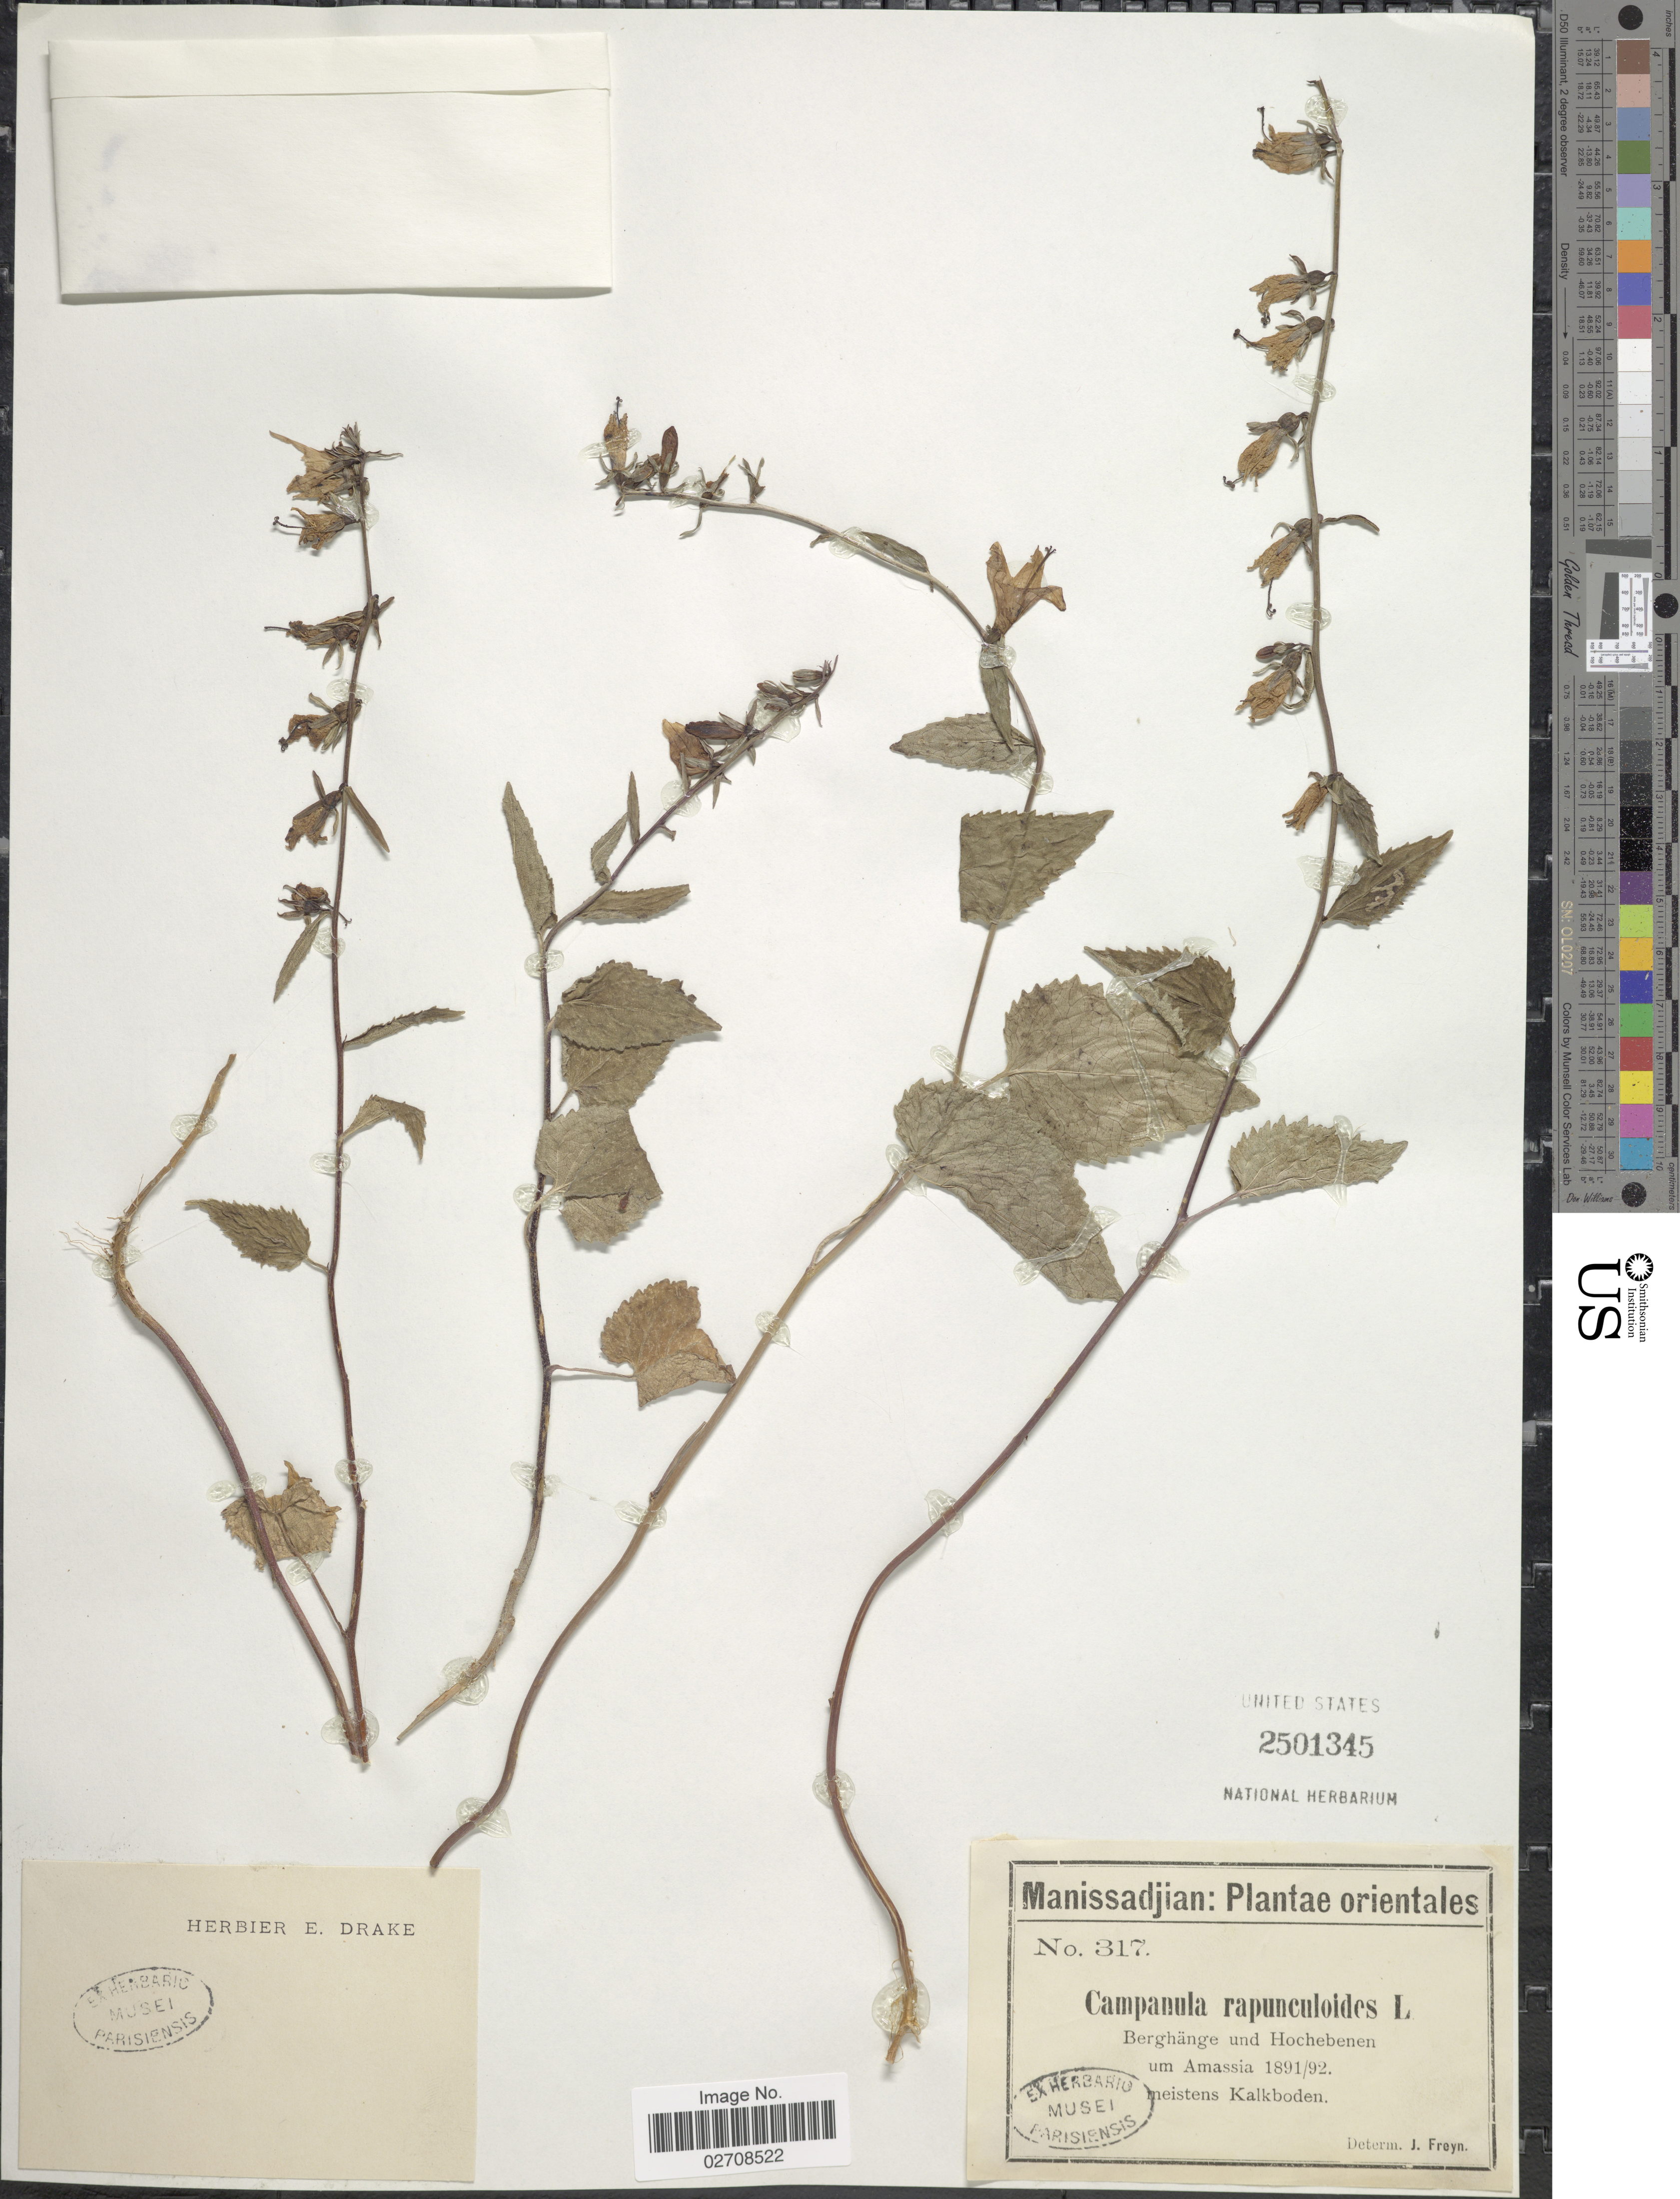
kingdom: Plantae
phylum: Tracheophyta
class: Magnoliopsida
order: Asterales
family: Campanulaceae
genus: Campanula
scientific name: Campanula rapunculoides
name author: L.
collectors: -. Manissadjian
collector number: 317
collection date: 1891/1892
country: Turkey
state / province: Amasya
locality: Orientales, Berghange und Hochebenen, um Amassia, meistens Kalkboden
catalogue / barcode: US 2501345